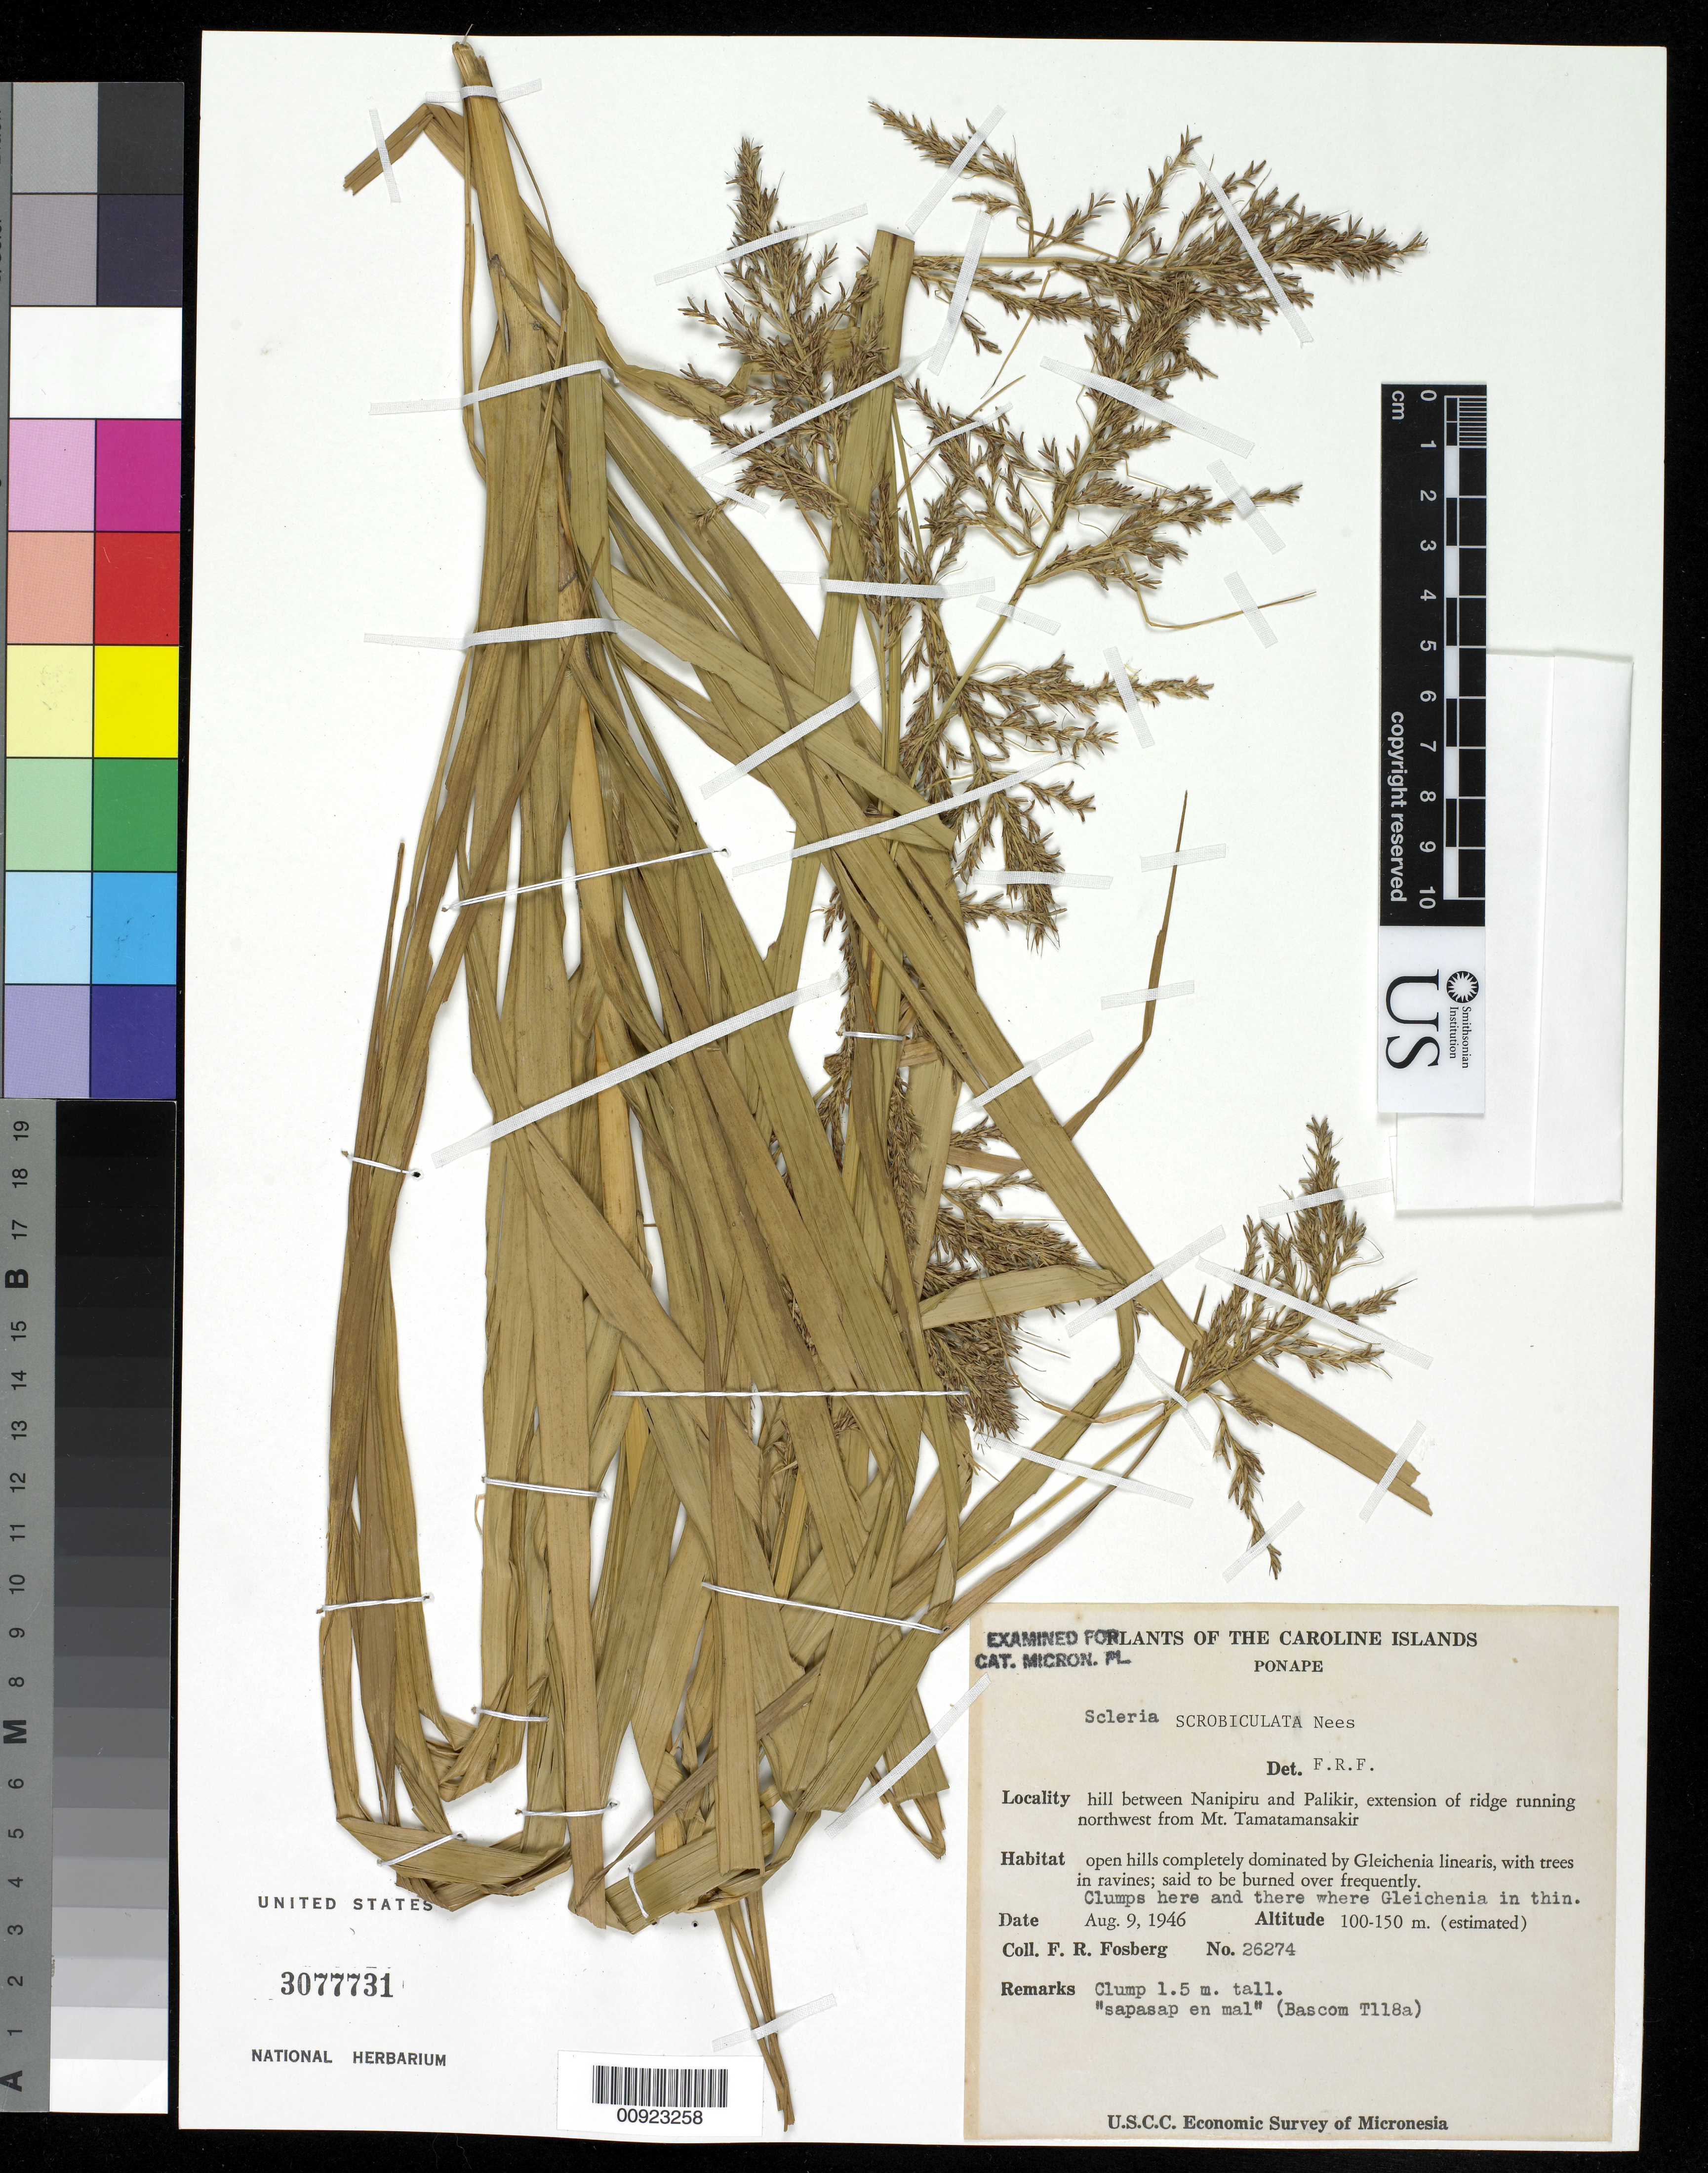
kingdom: Plantae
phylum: Tracheophyta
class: Liliopsida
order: Poales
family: Cyperaceae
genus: Scleria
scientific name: Scleria scrobiculata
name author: Nees & Meyen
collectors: F. R. Fosberg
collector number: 26274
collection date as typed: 09 Aug 1946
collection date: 1946-08-09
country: Micronesia, Federated States of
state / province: Pohnpei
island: Pohnpei [Ponape]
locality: Hill between Nanipiru and Palikir, extension of ridge running northwest from Mt. Tamatamansakir.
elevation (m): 100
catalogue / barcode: US 3077731